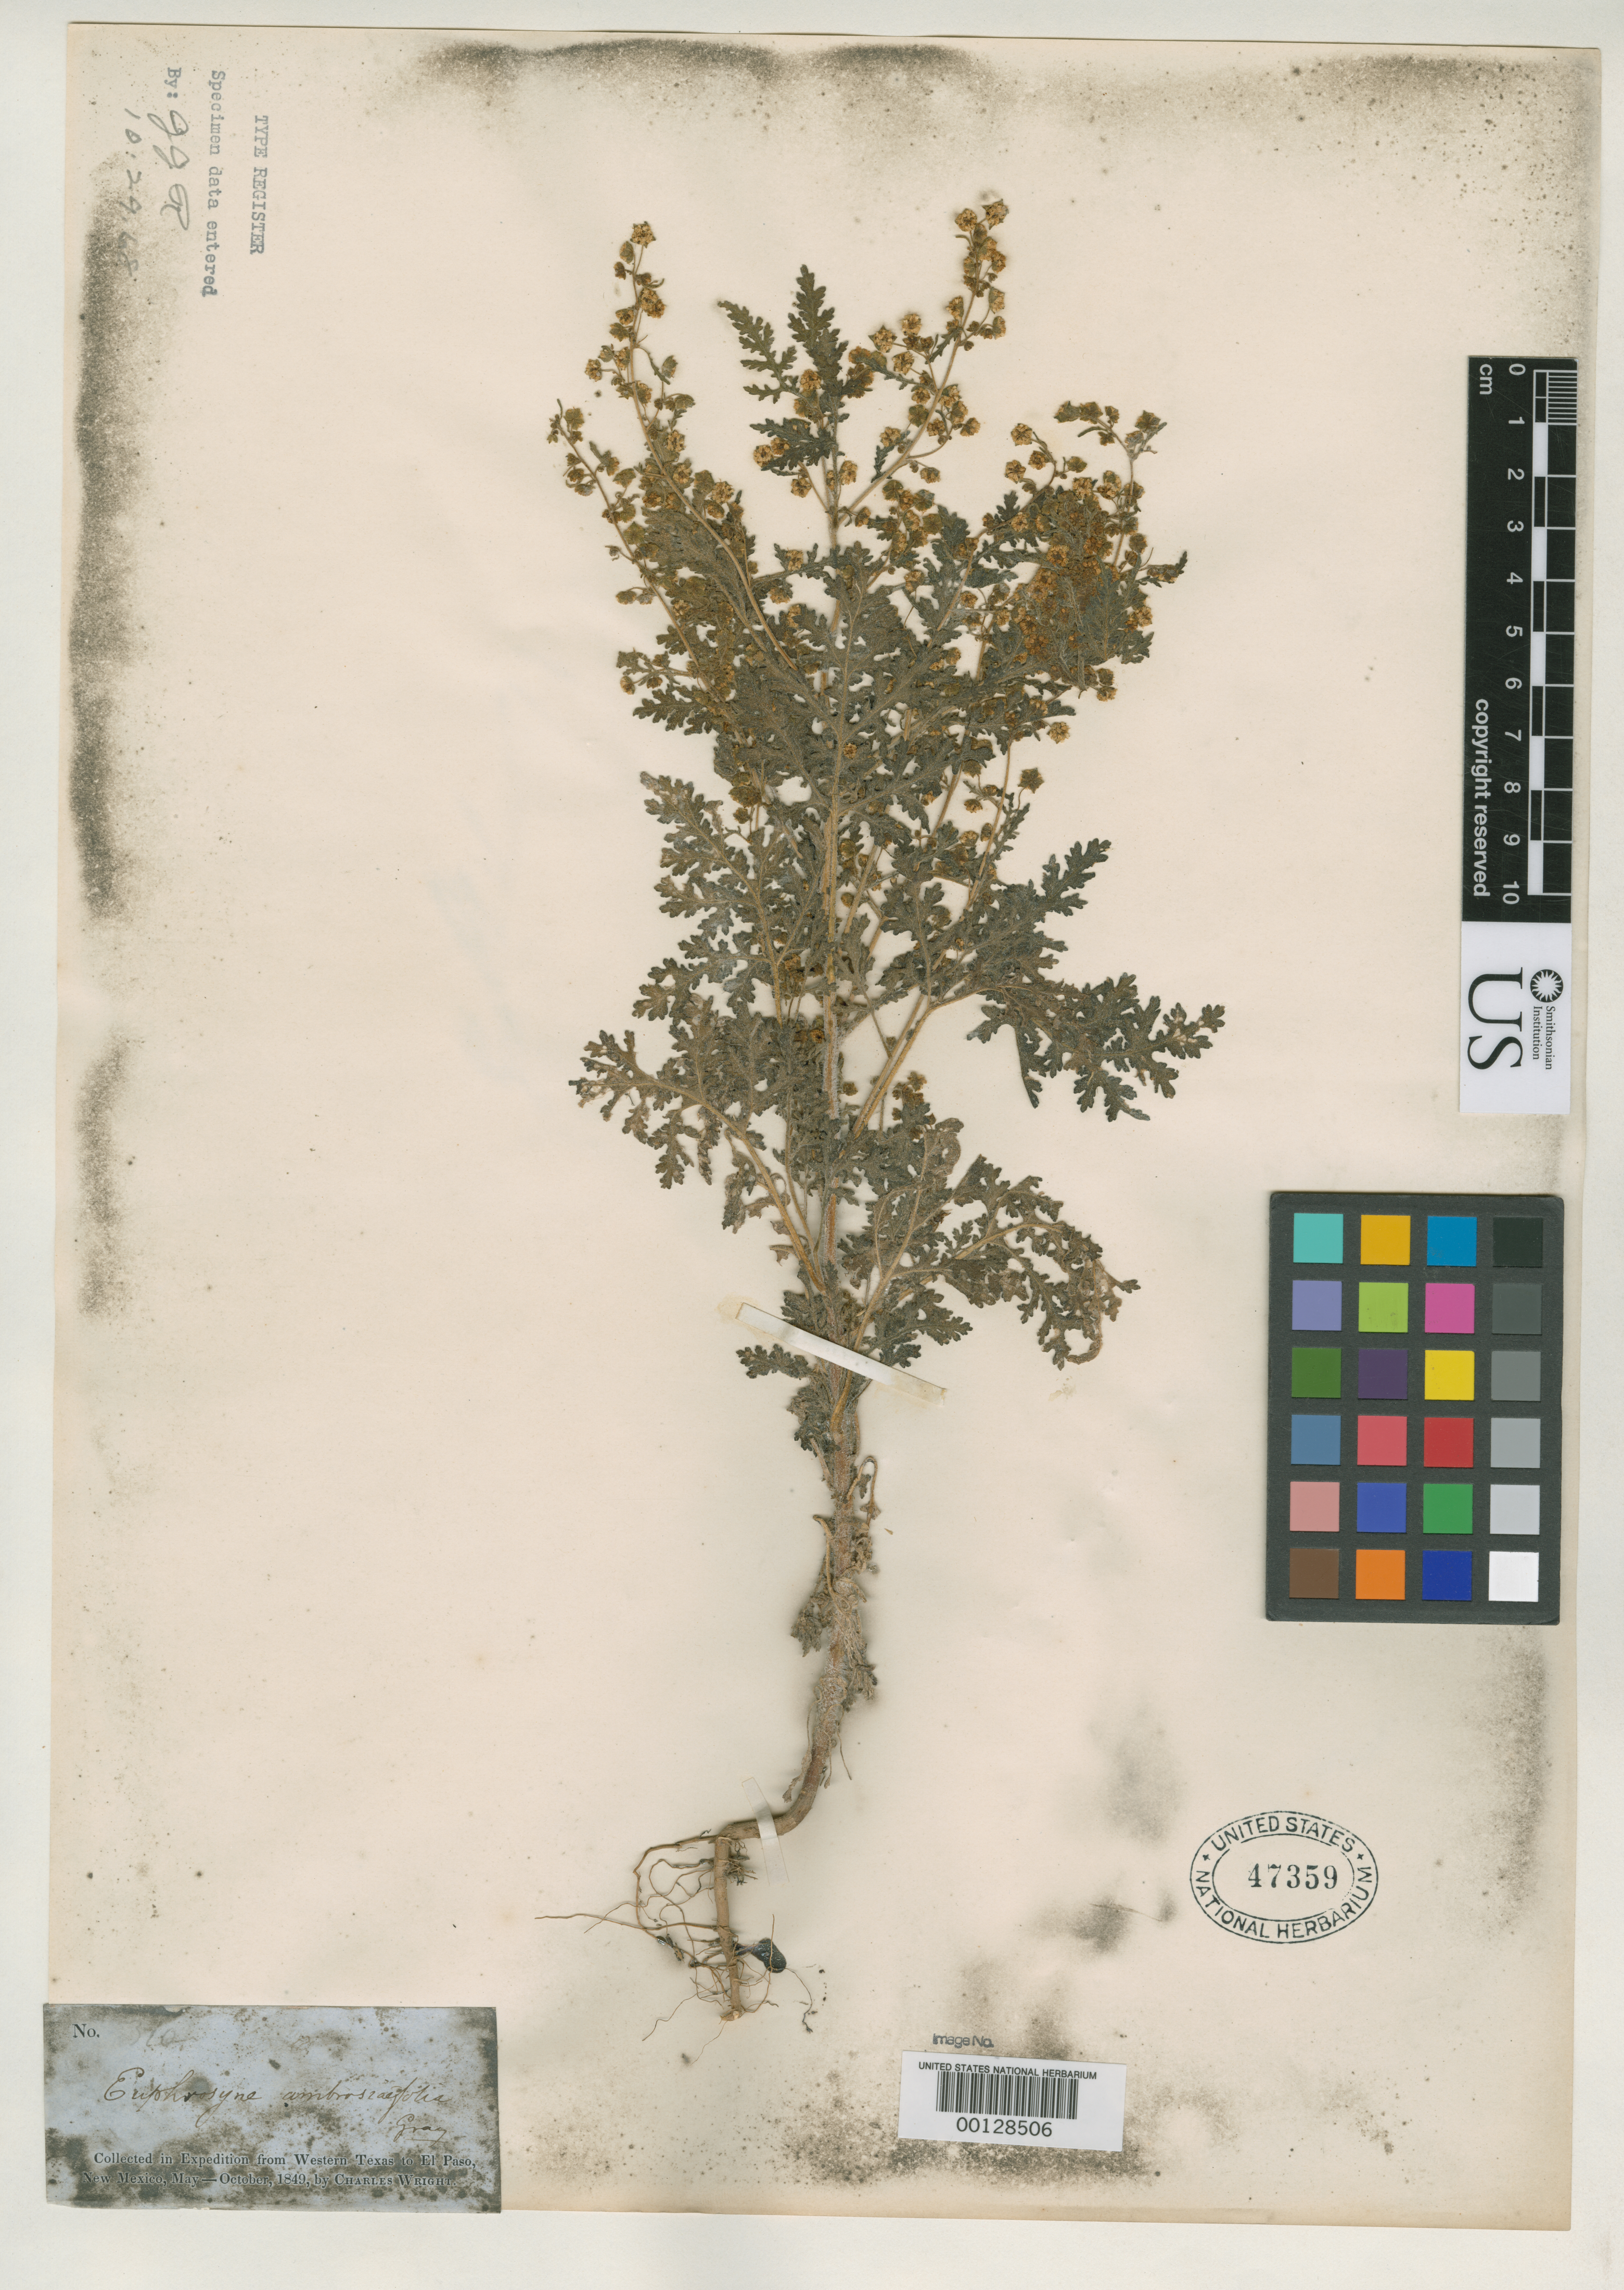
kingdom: Plantae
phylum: Tracheophyta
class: Magnoliopsida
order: Asterales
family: Asteraceae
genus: Euphrosyne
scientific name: Euphrosyne ambrosiaefolia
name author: A. Gray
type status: Type Collection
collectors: C. Wright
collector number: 310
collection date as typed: Sep 1849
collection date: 1849-09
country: United States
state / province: Texas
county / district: El Paso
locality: Near El Paso.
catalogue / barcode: US 47359